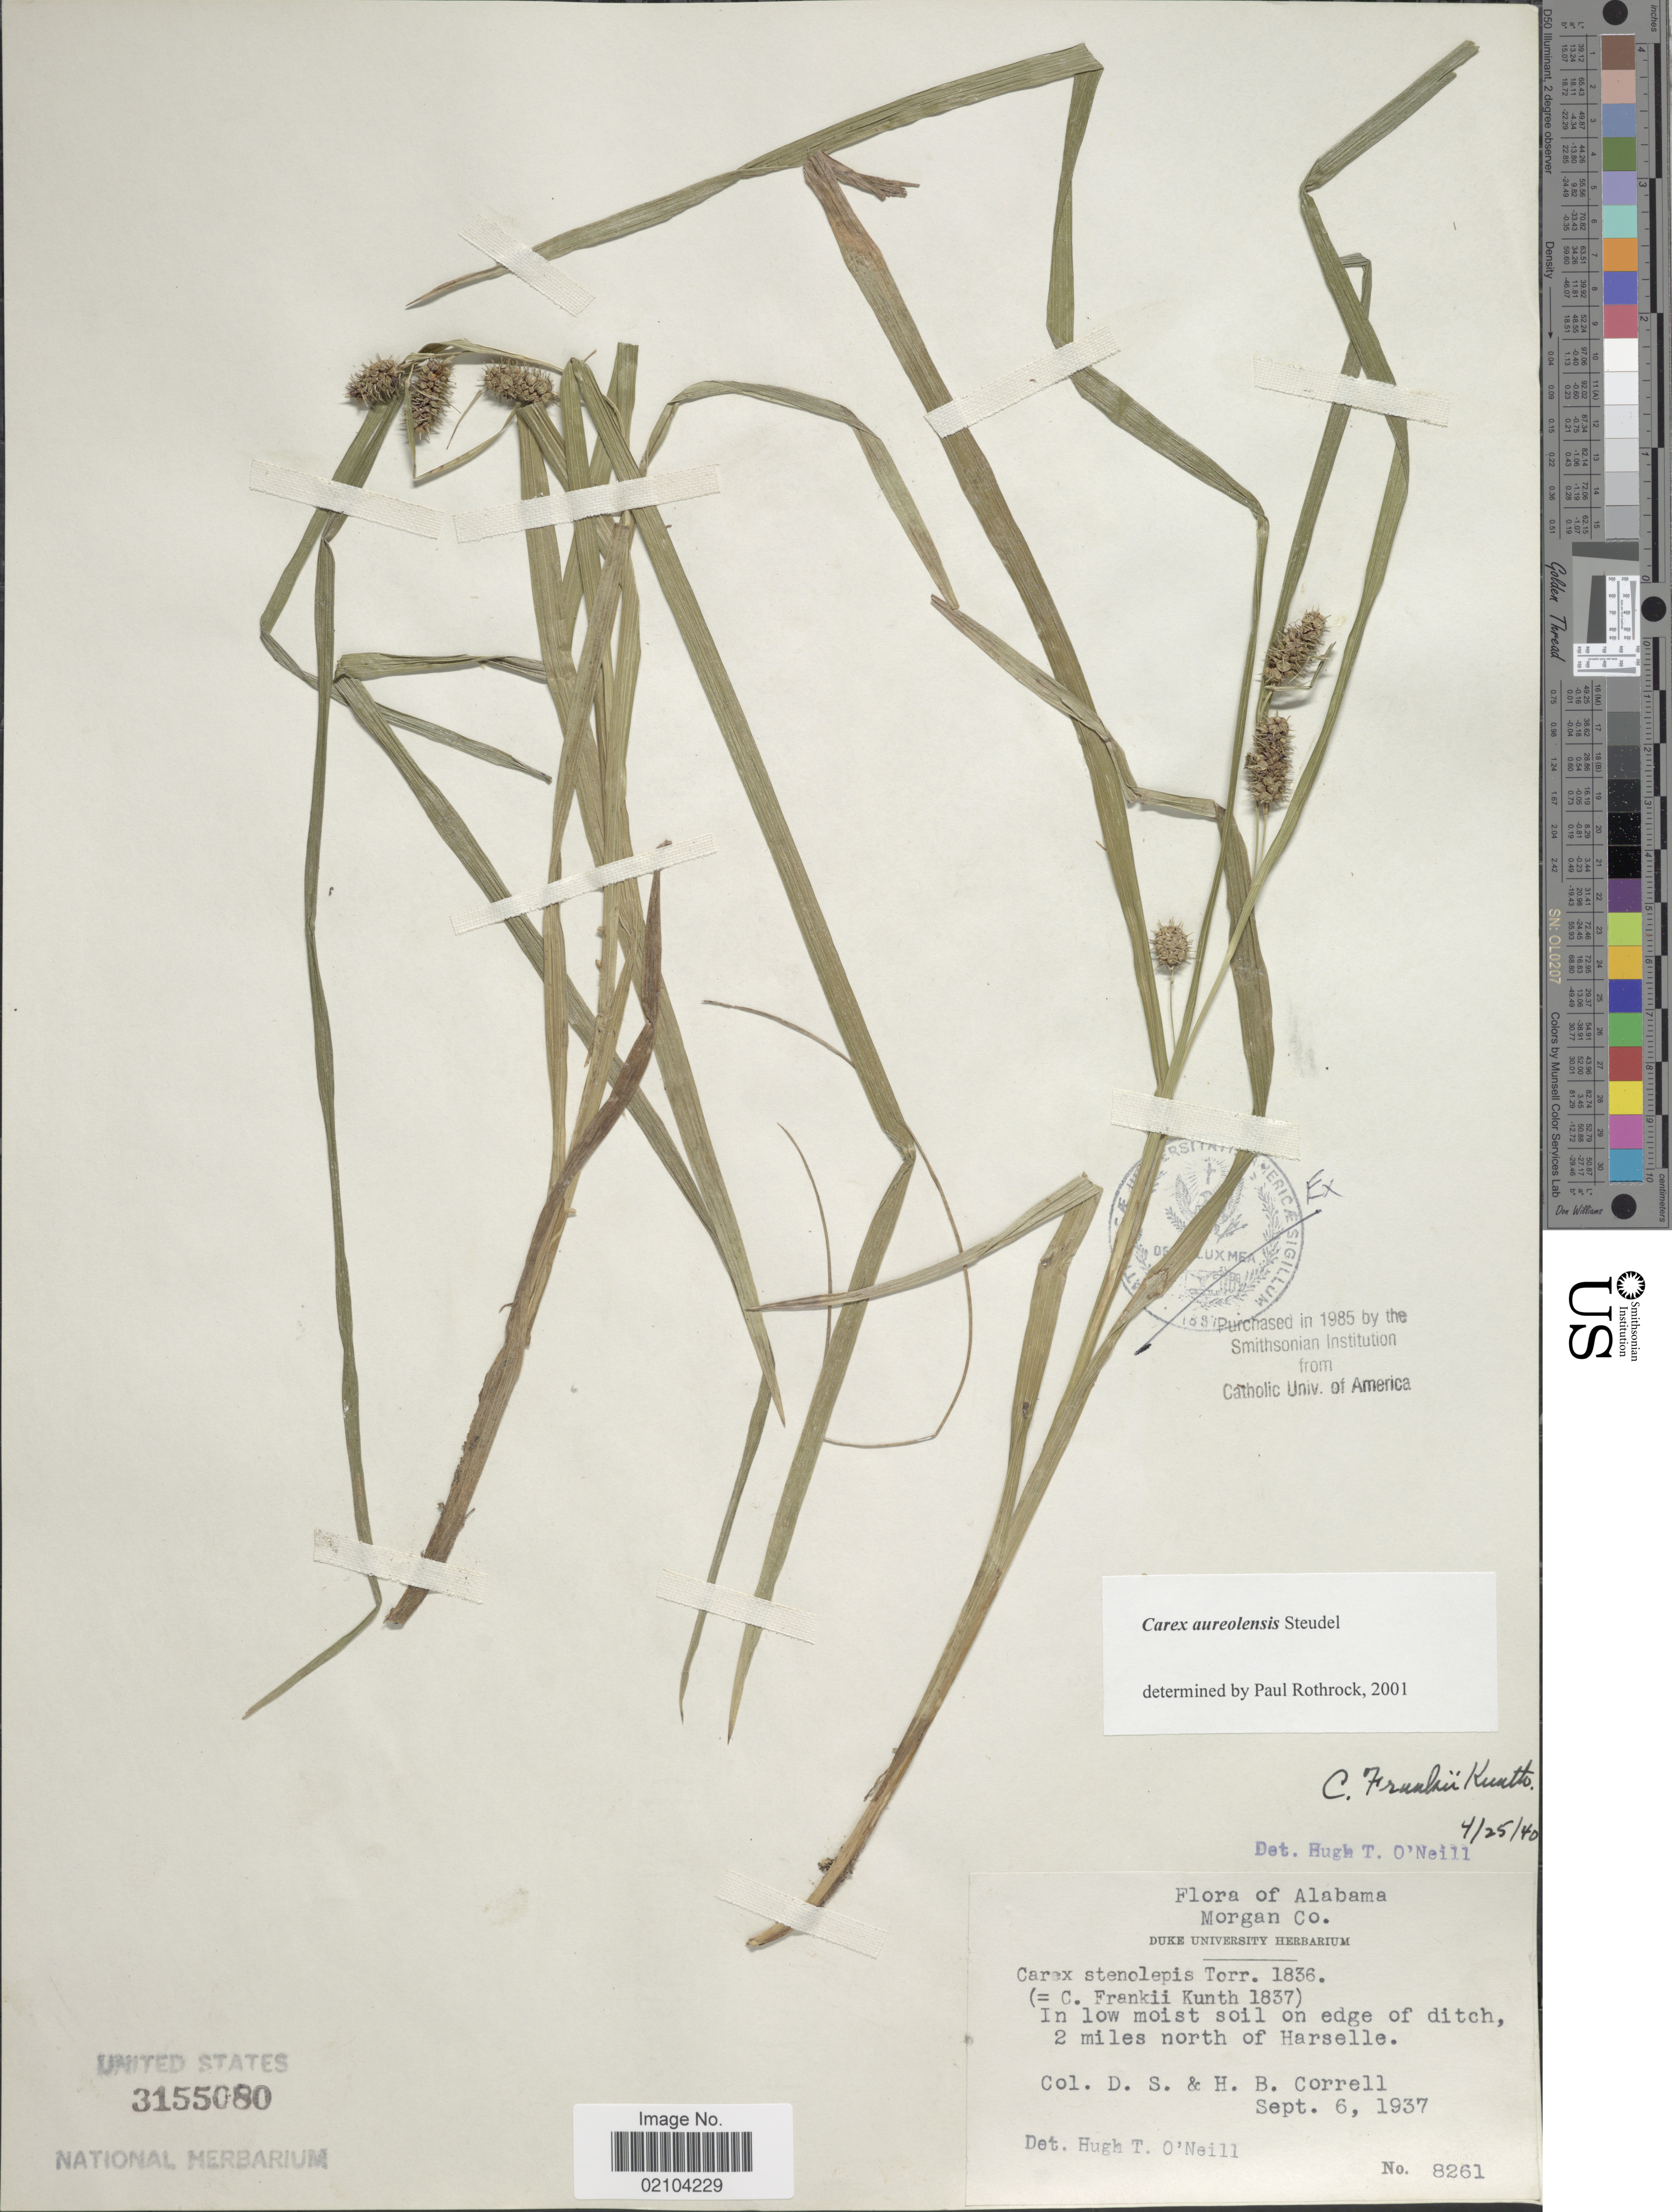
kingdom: Plantae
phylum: Tracheophyta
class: Liliopsida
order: Poales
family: Cyperaceae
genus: Carex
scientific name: Carex aureolensis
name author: Steud.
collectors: D. S. Correll & H. Correll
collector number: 8261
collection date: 1937-09-06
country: United States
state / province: Alabama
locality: Alabama, Morgan Co. In low moist soil on edge of ditch 2 miles north of Harselle,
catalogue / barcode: US 3155080